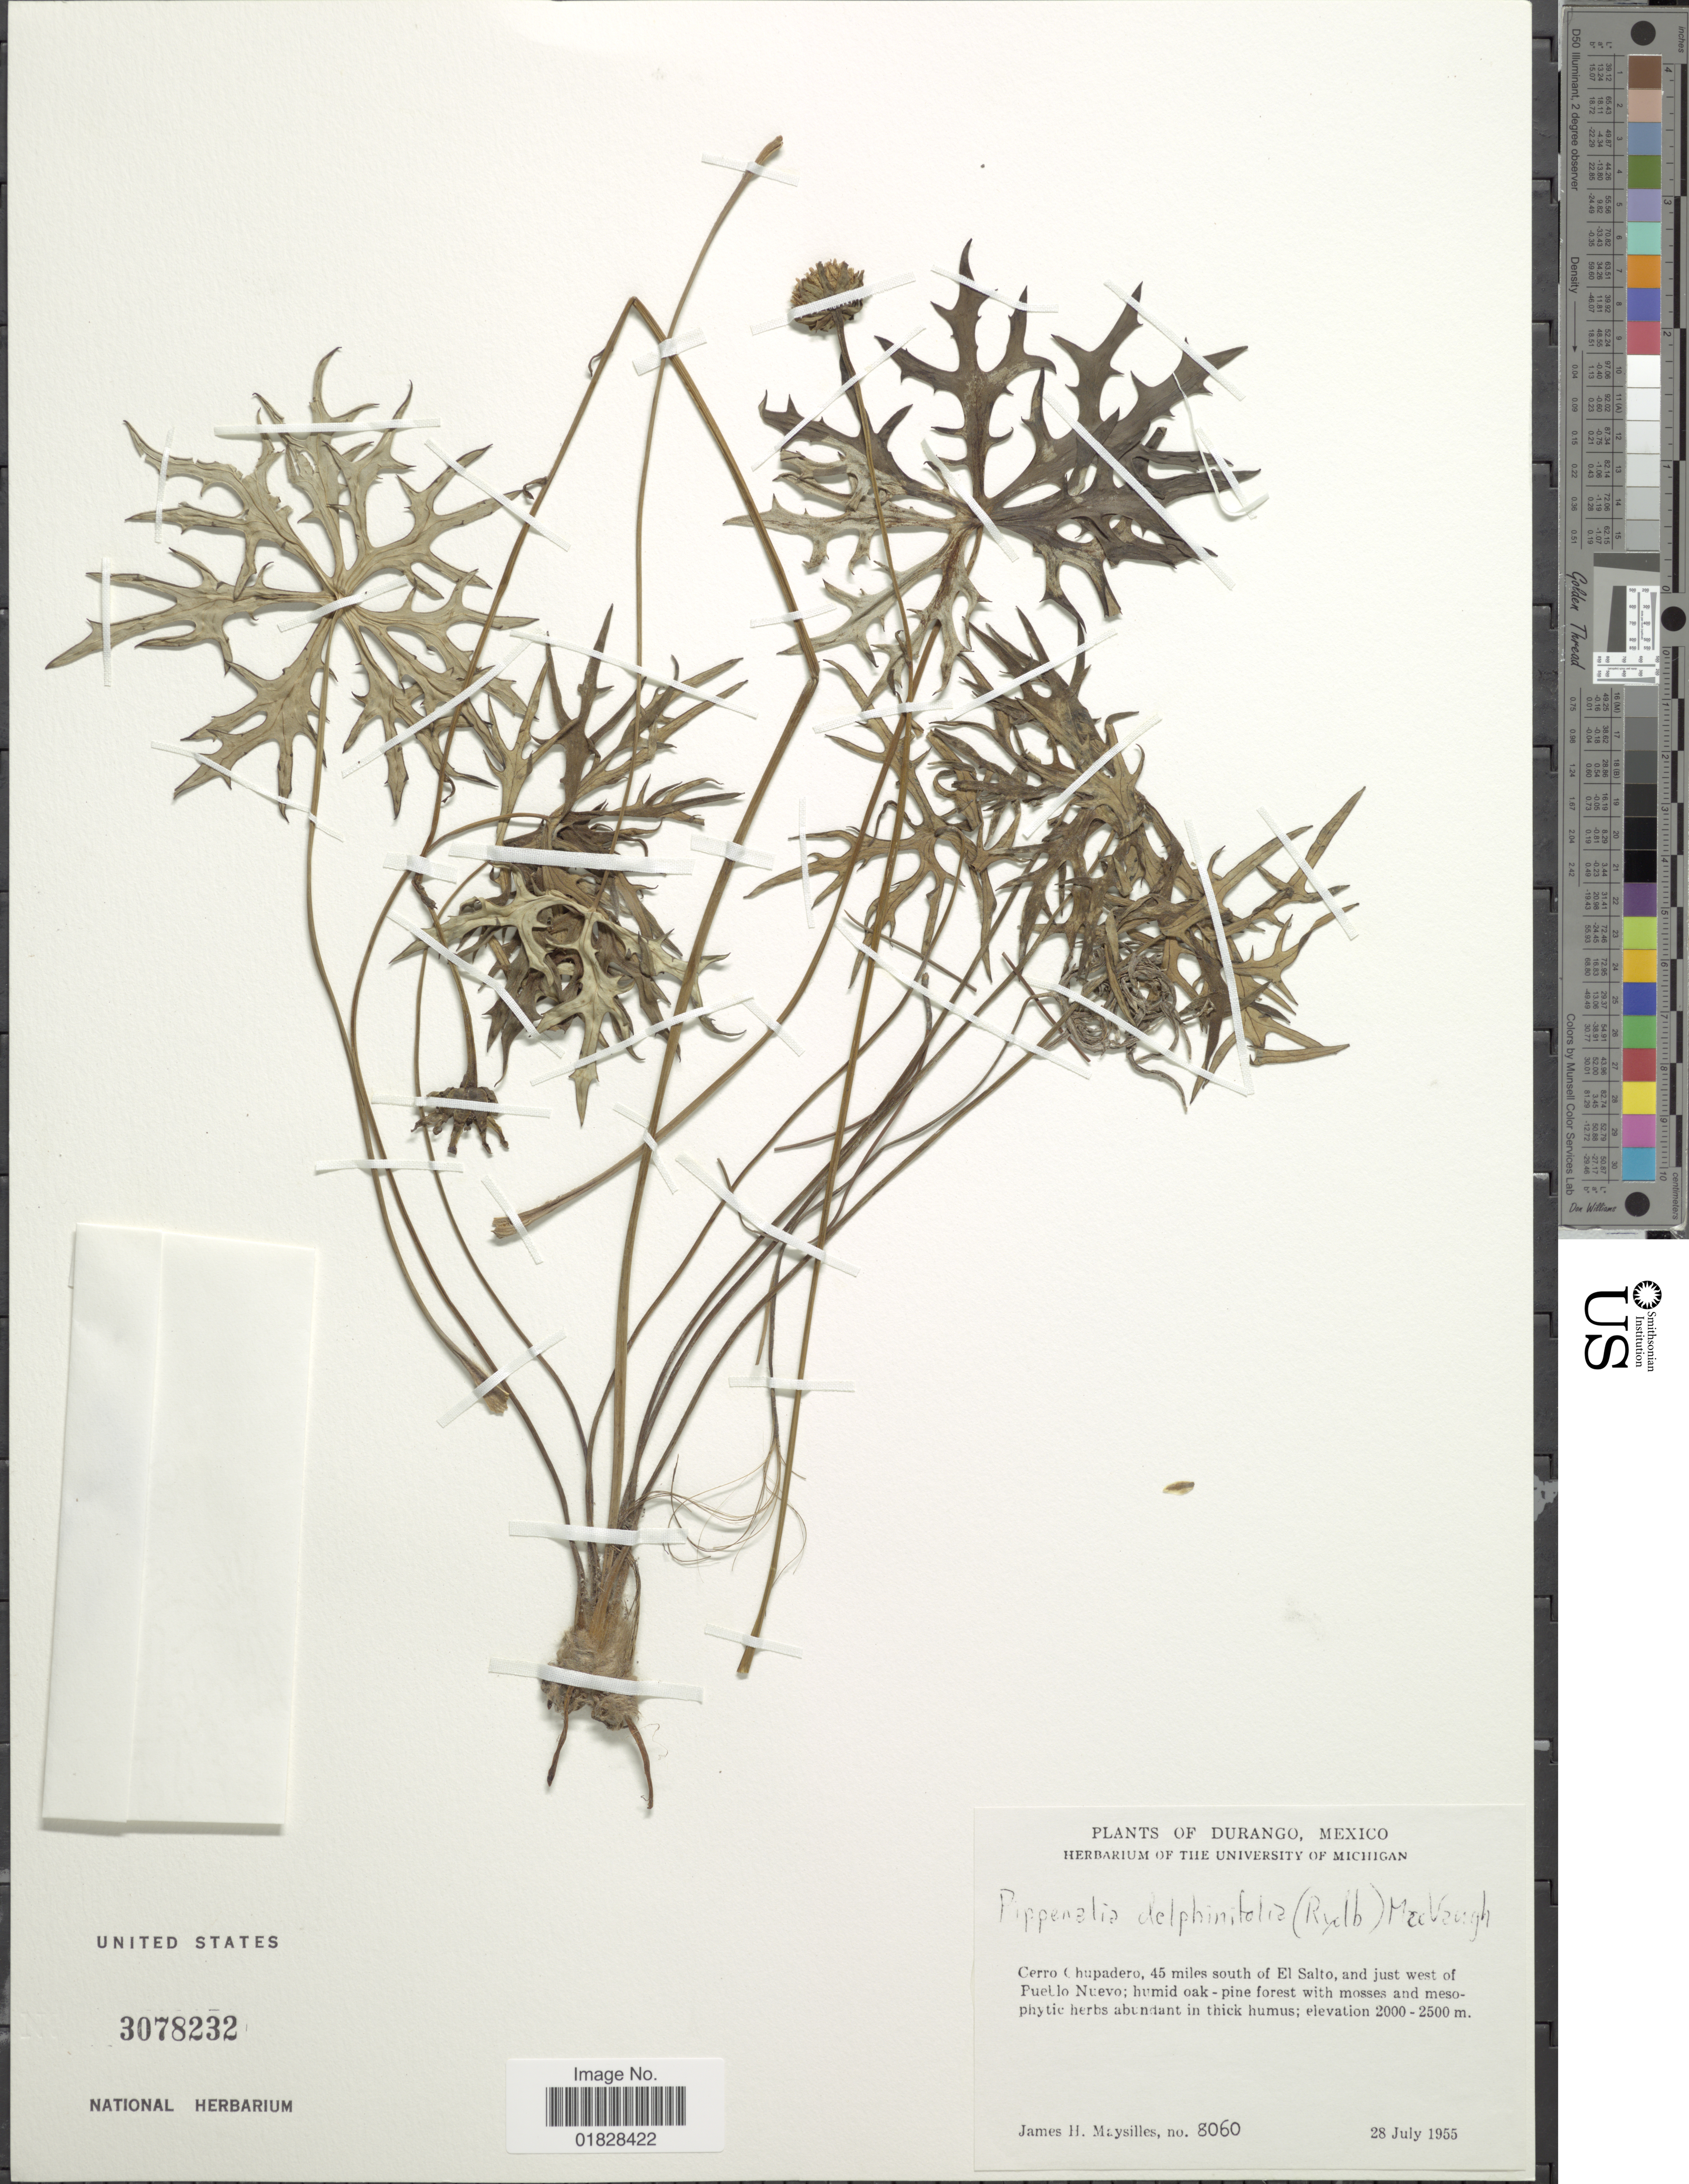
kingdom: Plantae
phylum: Tracheophyta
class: Magnoliopsida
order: Asterales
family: Asteraceae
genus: Pippenalia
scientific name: Pippenalia delphinifolia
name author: (Rydb.) McVaugh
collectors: J. Maysilles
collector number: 8060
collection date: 1955-07-28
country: Mexico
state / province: Durango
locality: Cerro Chupadero, 45 miles south of El Salto, and just west of Pueblo Nuevo: humid oak-pine forest with mosses and mesophytic herbs abundant in thick humus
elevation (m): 2000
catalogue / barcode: US 3078232